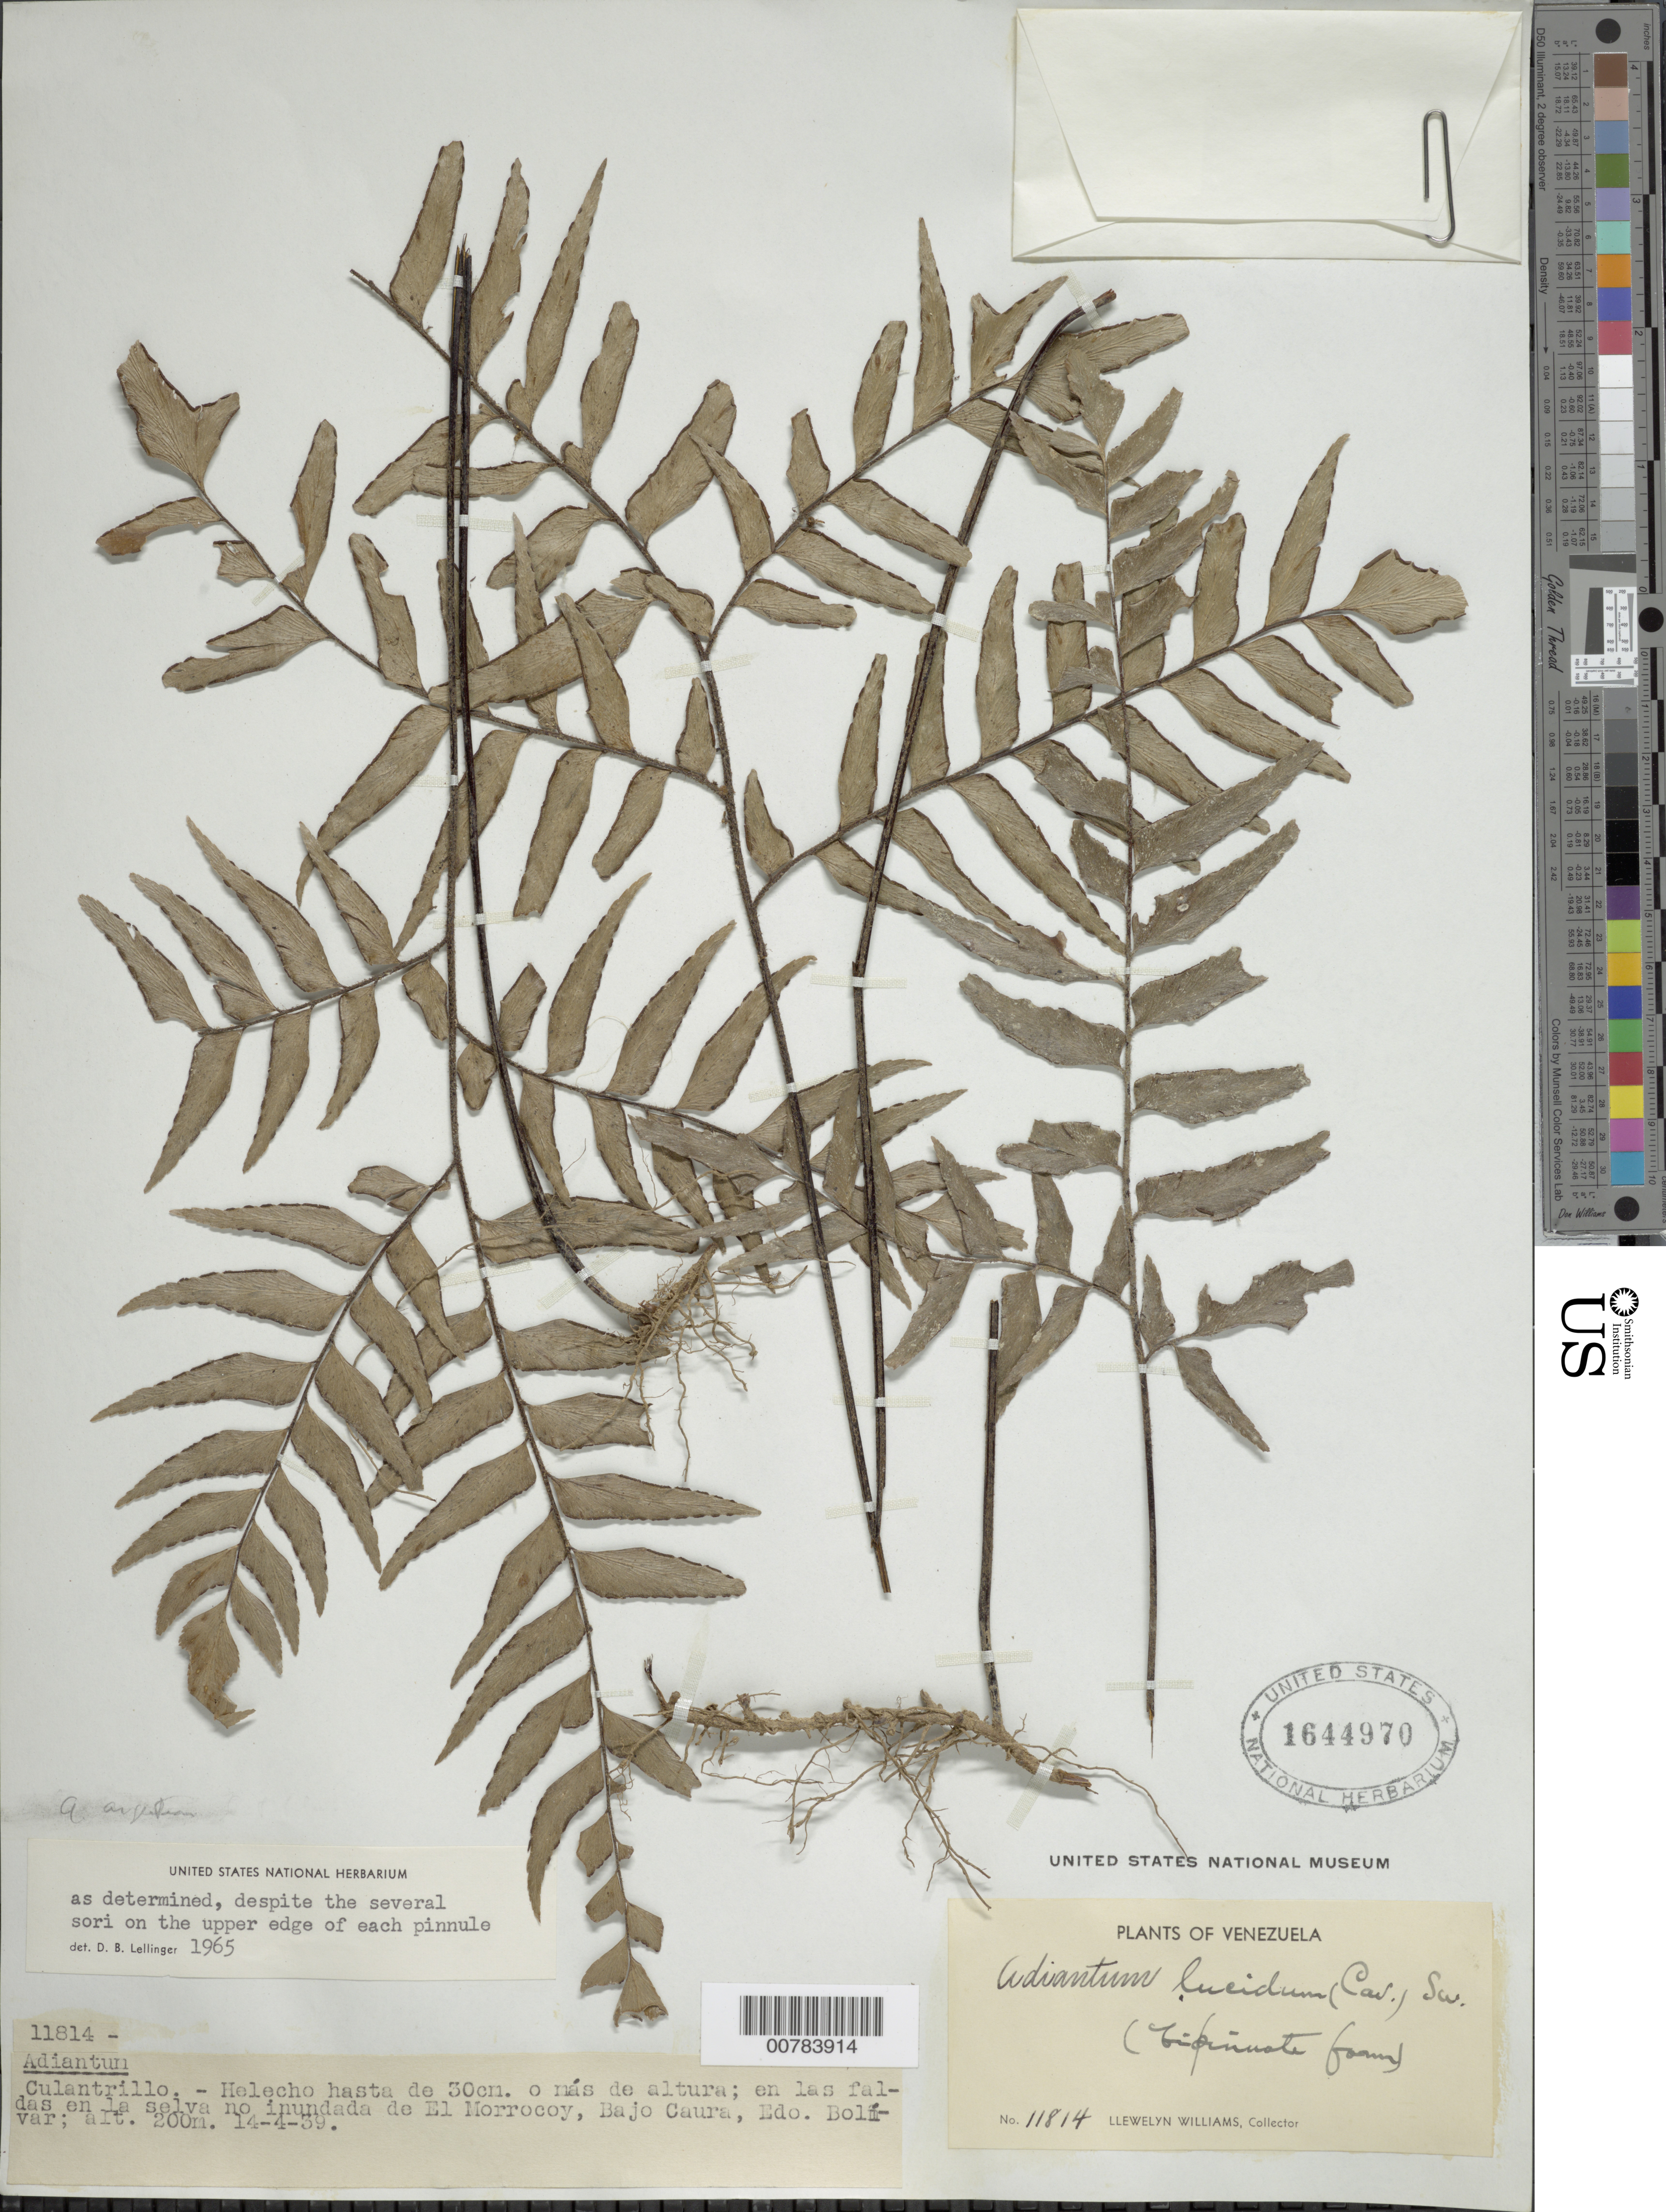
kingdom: Plantae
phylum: Tracheophyta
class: Polypodiopsida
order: Polypodiales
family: Pteridaceae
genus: Adiantum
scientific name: Adiantum argutum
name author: Splitg.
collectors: Ll. Williams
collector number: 11814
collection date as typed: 14-Apr-39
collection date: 1939-04-14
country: Venezuela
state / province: Bolívar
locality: El Morrocoy, Bajo Caura, Culantrillo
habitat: Faldas en la selva no inundada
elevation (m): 200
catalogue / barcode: US 1644970